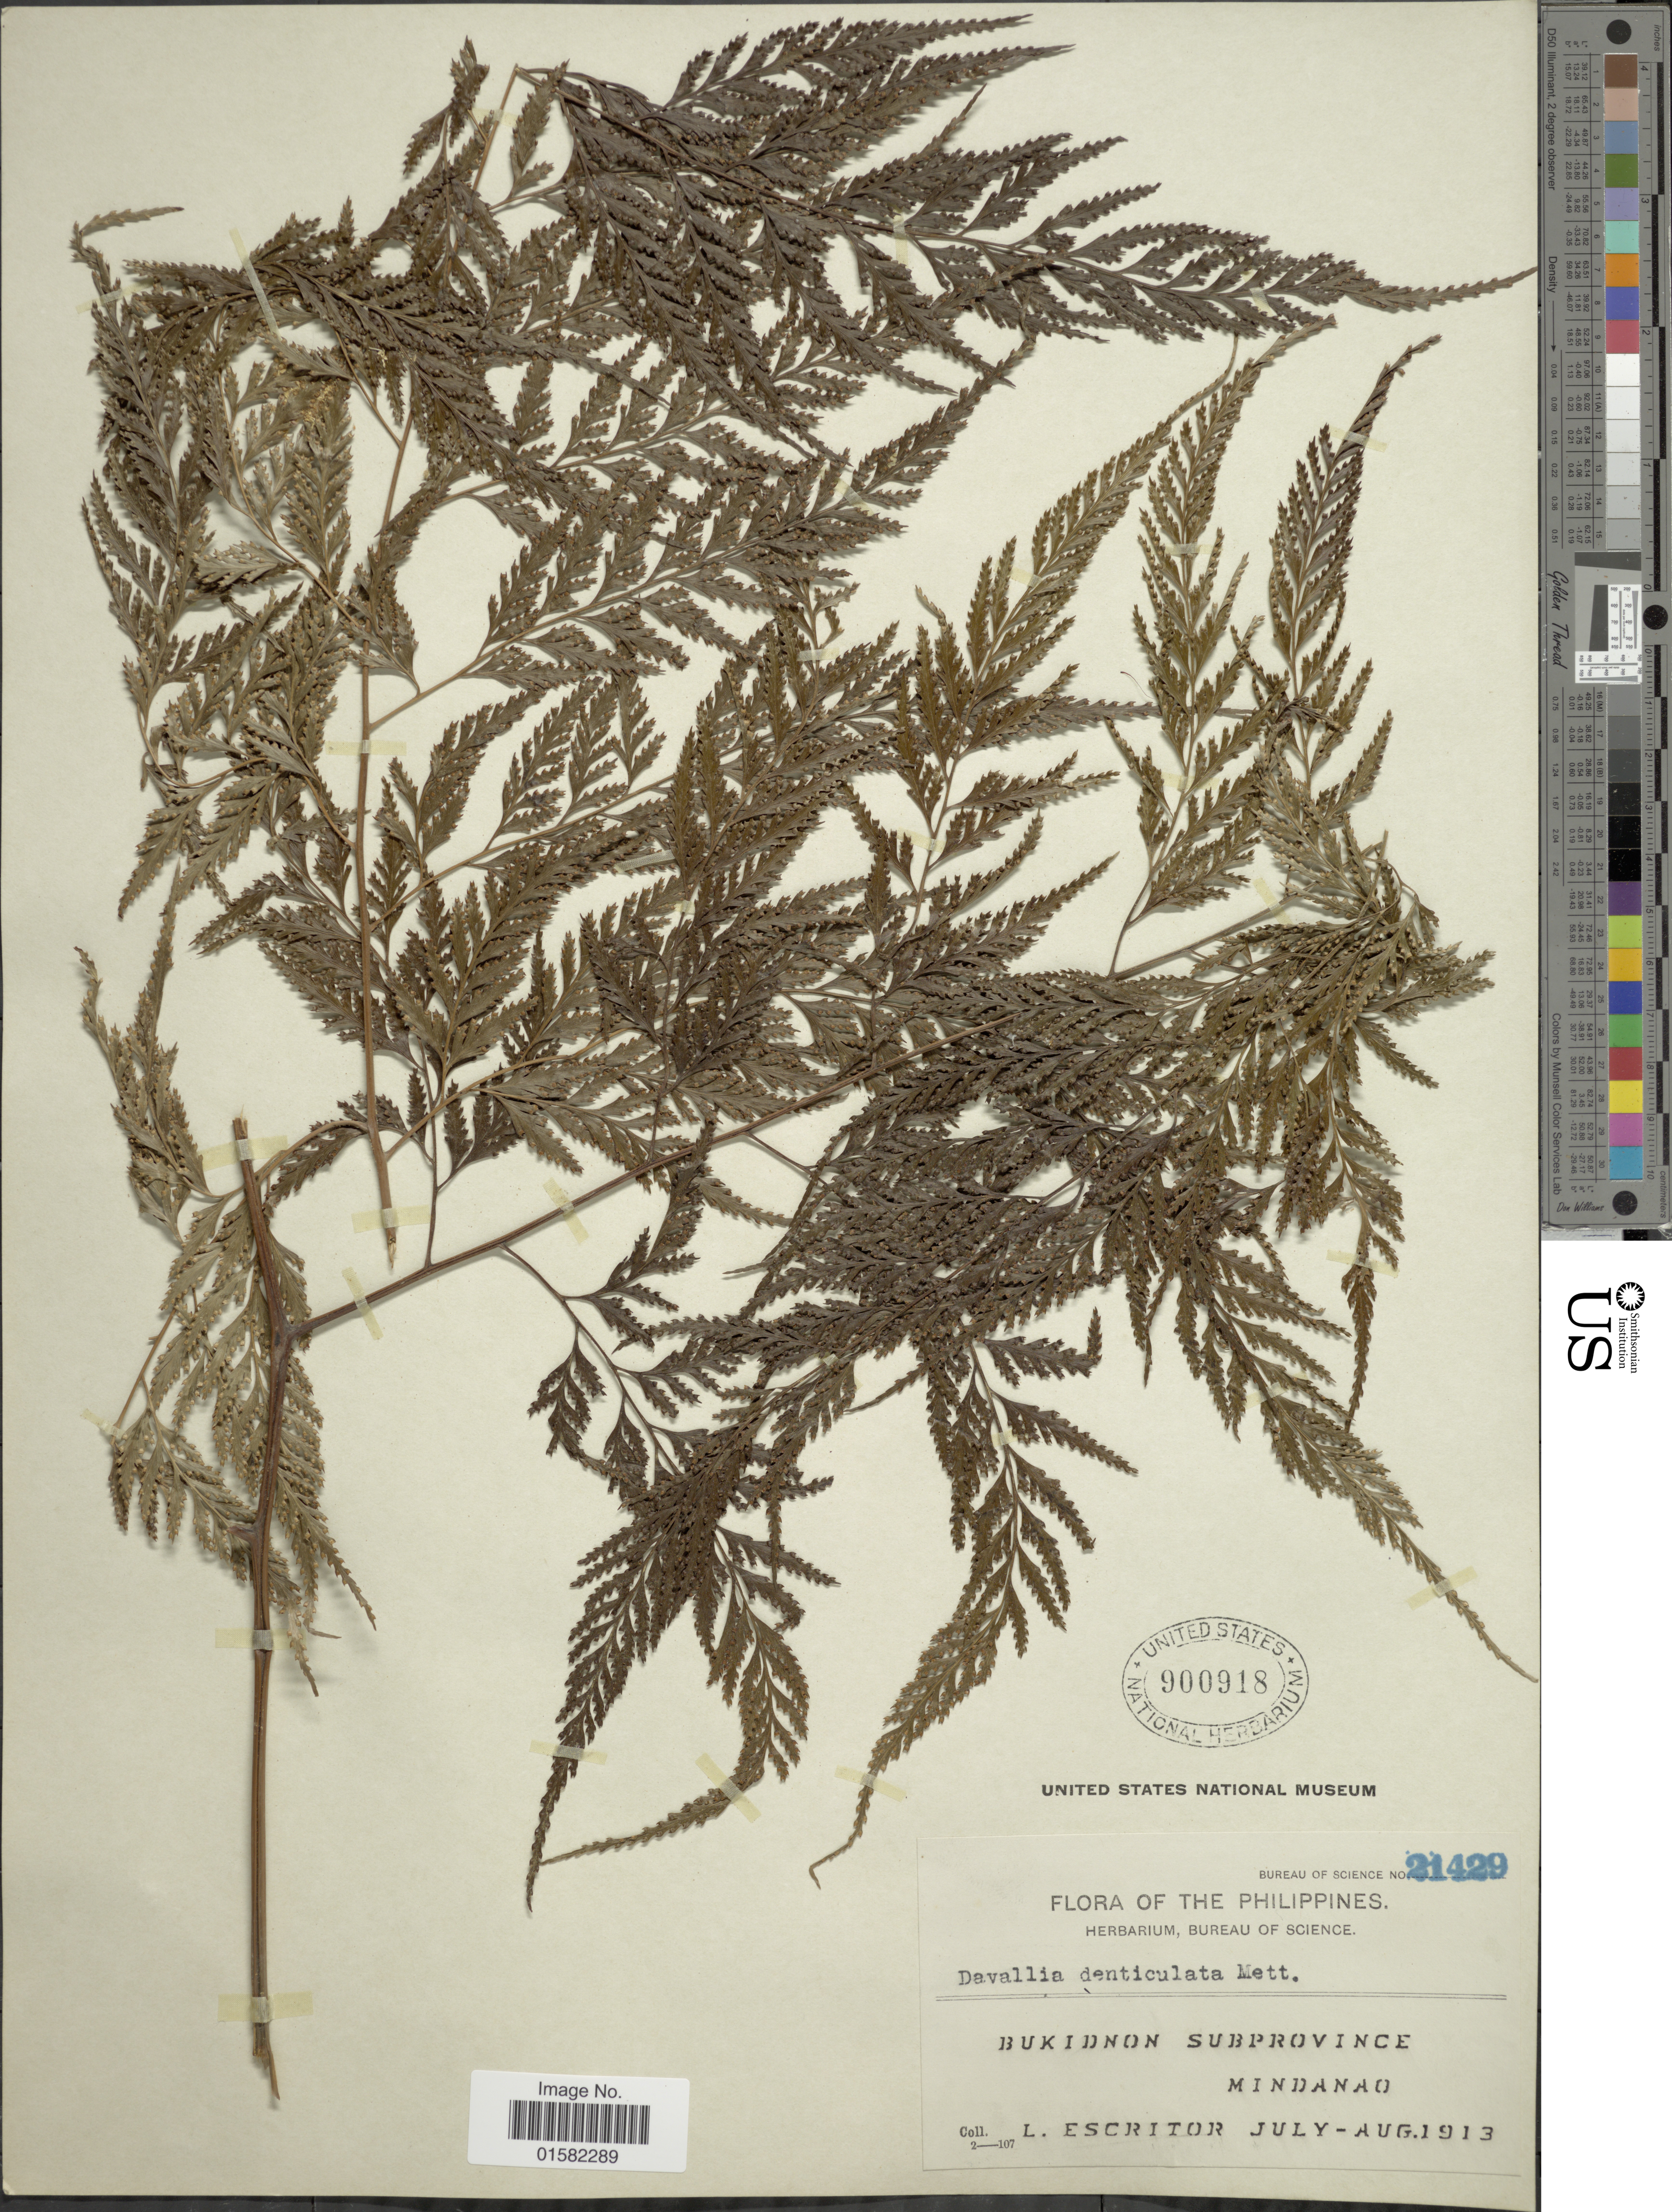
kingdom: Plantae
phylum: Tracheophyta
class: Polypodiopsida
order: Polypodiales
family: Davalliaceae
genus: Wibelia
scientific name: Wibelia denticulata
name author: (Burm. f.) M. Kato & Tsutsumi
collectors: L. Escritor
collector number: Bureau of Science 21429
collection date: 1913-07/1913-08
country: Philippines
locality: Bukidnon Subprovince, Mindanao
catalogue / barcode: US 900918